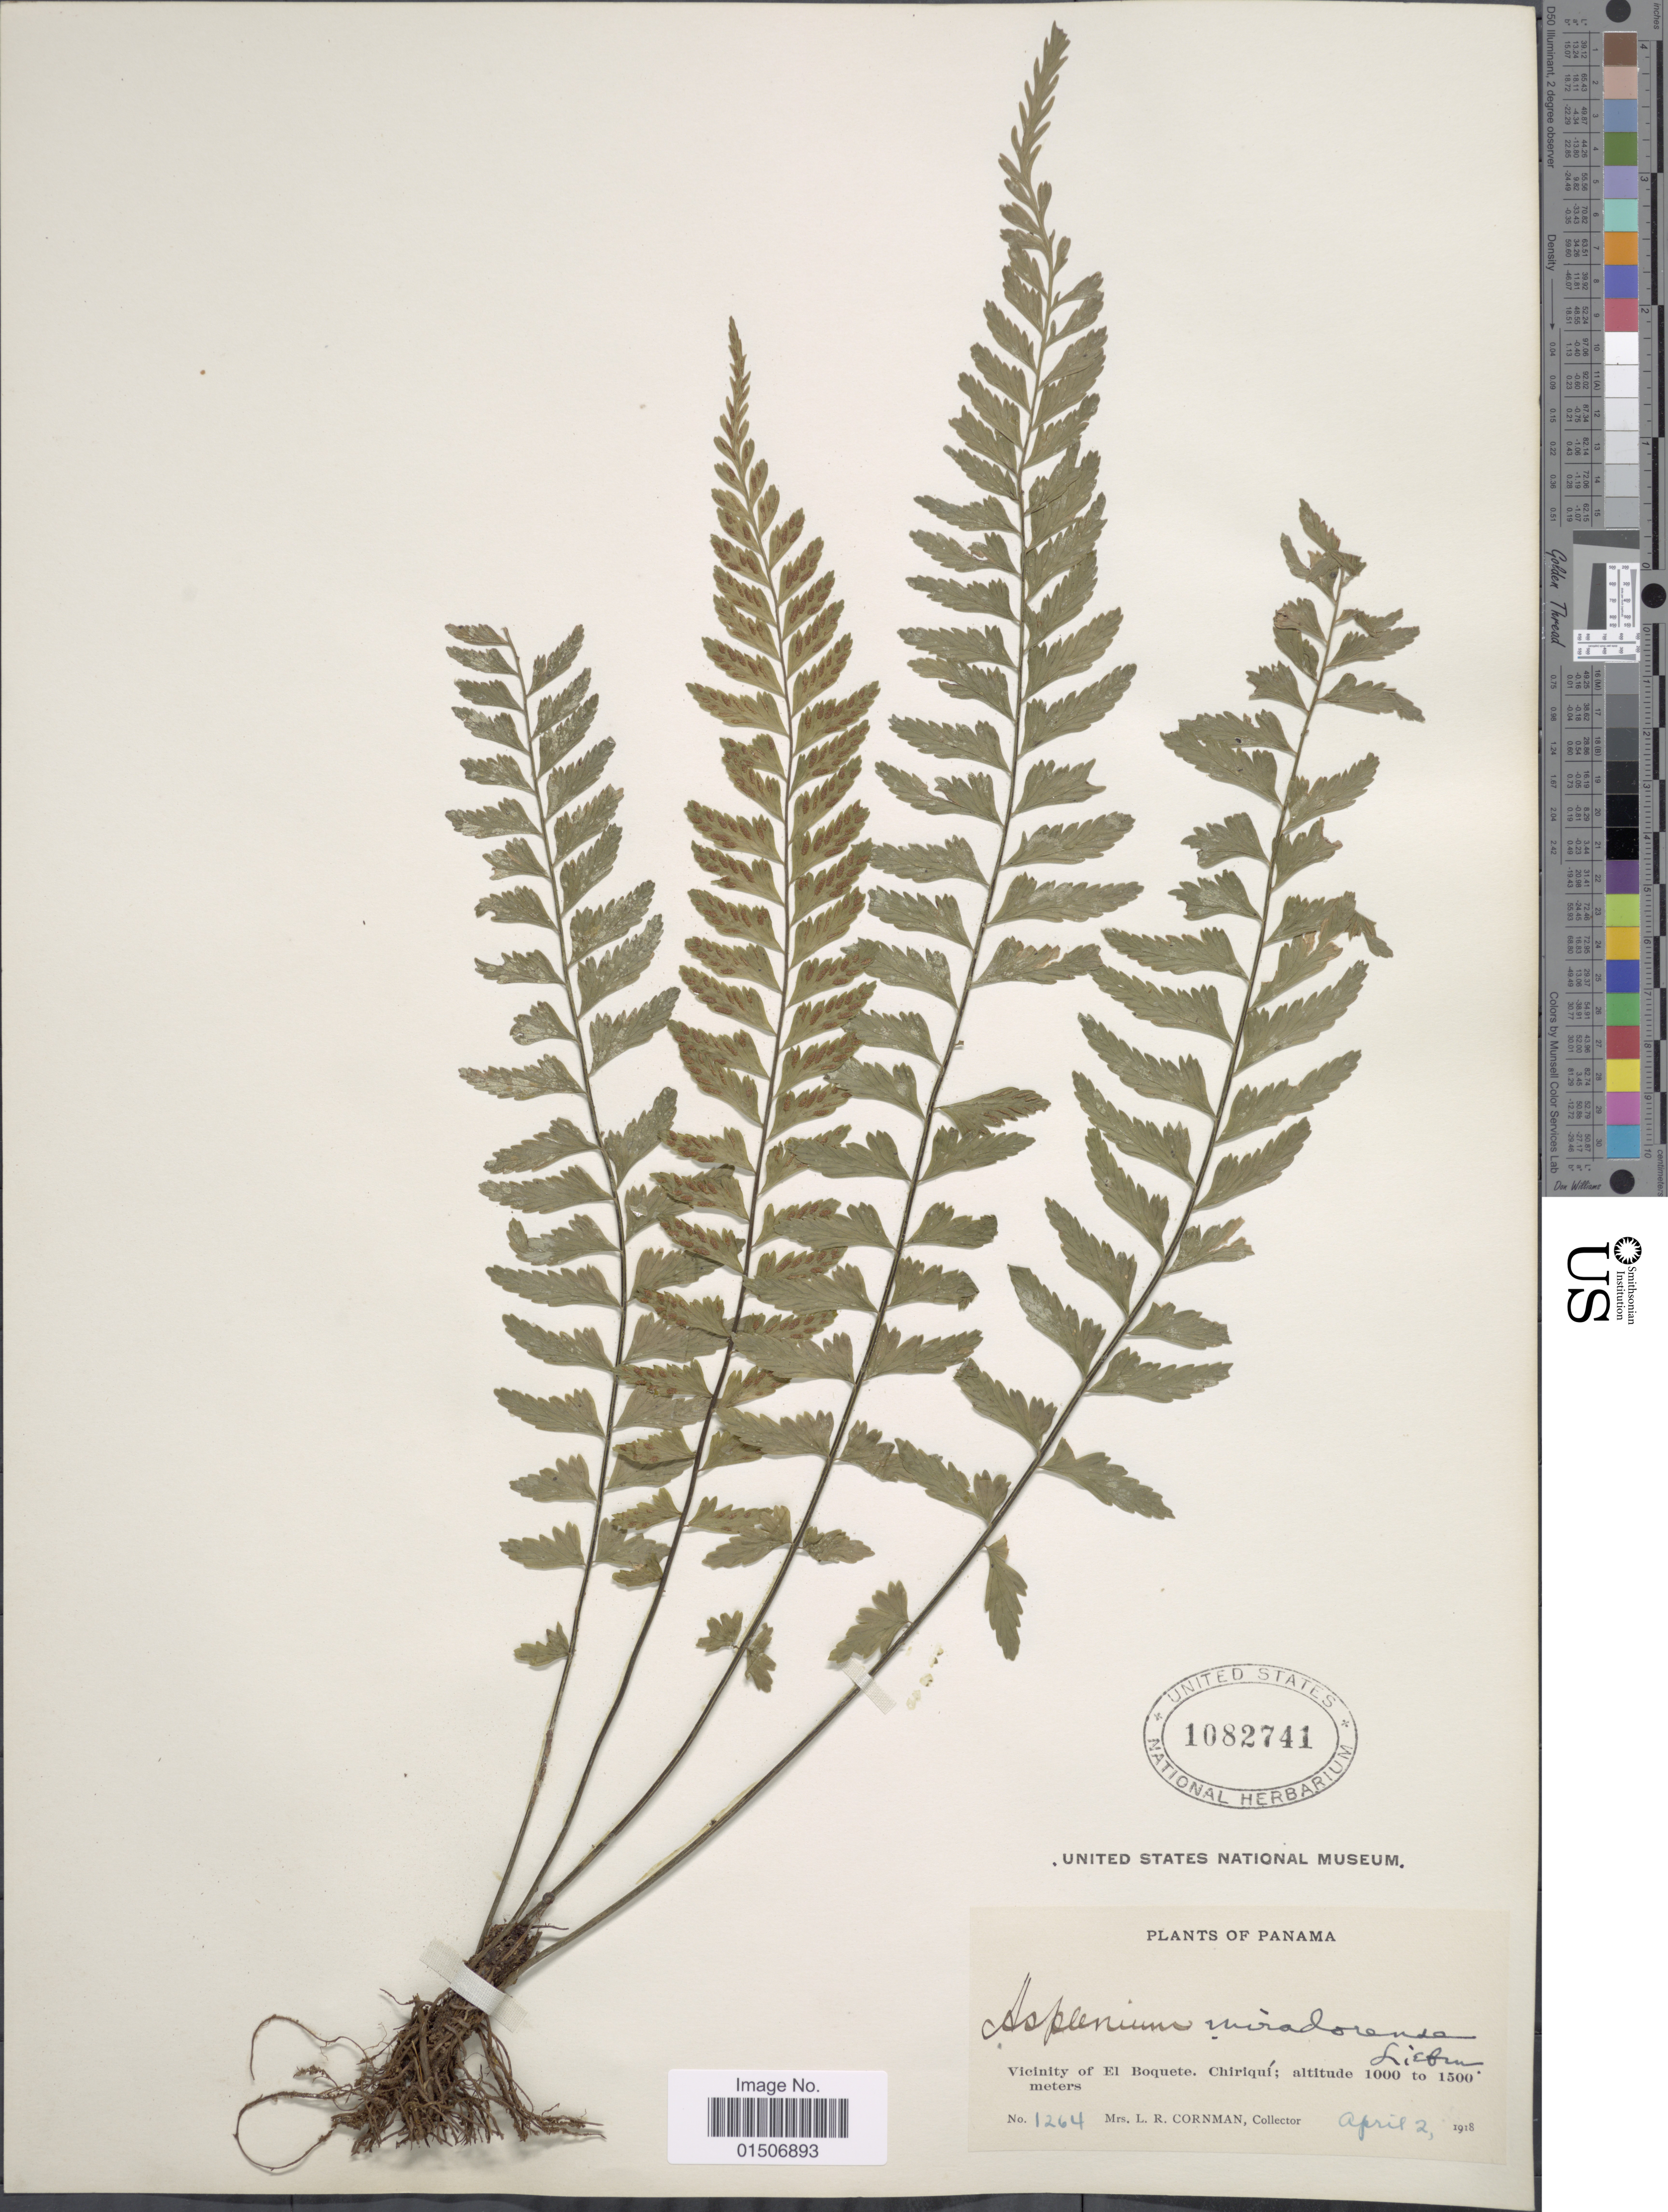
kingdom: Plantae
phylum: Tracheophyta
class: Polypodiopsida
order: Polypodiales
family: Aspleniaceae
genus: Asplenium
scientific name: Asplenium miradorense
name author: Liebm.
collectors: L. Cornman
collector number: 1264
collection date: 1918-04-02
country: Panama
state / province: Chiriqui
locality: Vicinity of El Boquete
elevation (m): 1000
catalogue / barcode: US 1082741